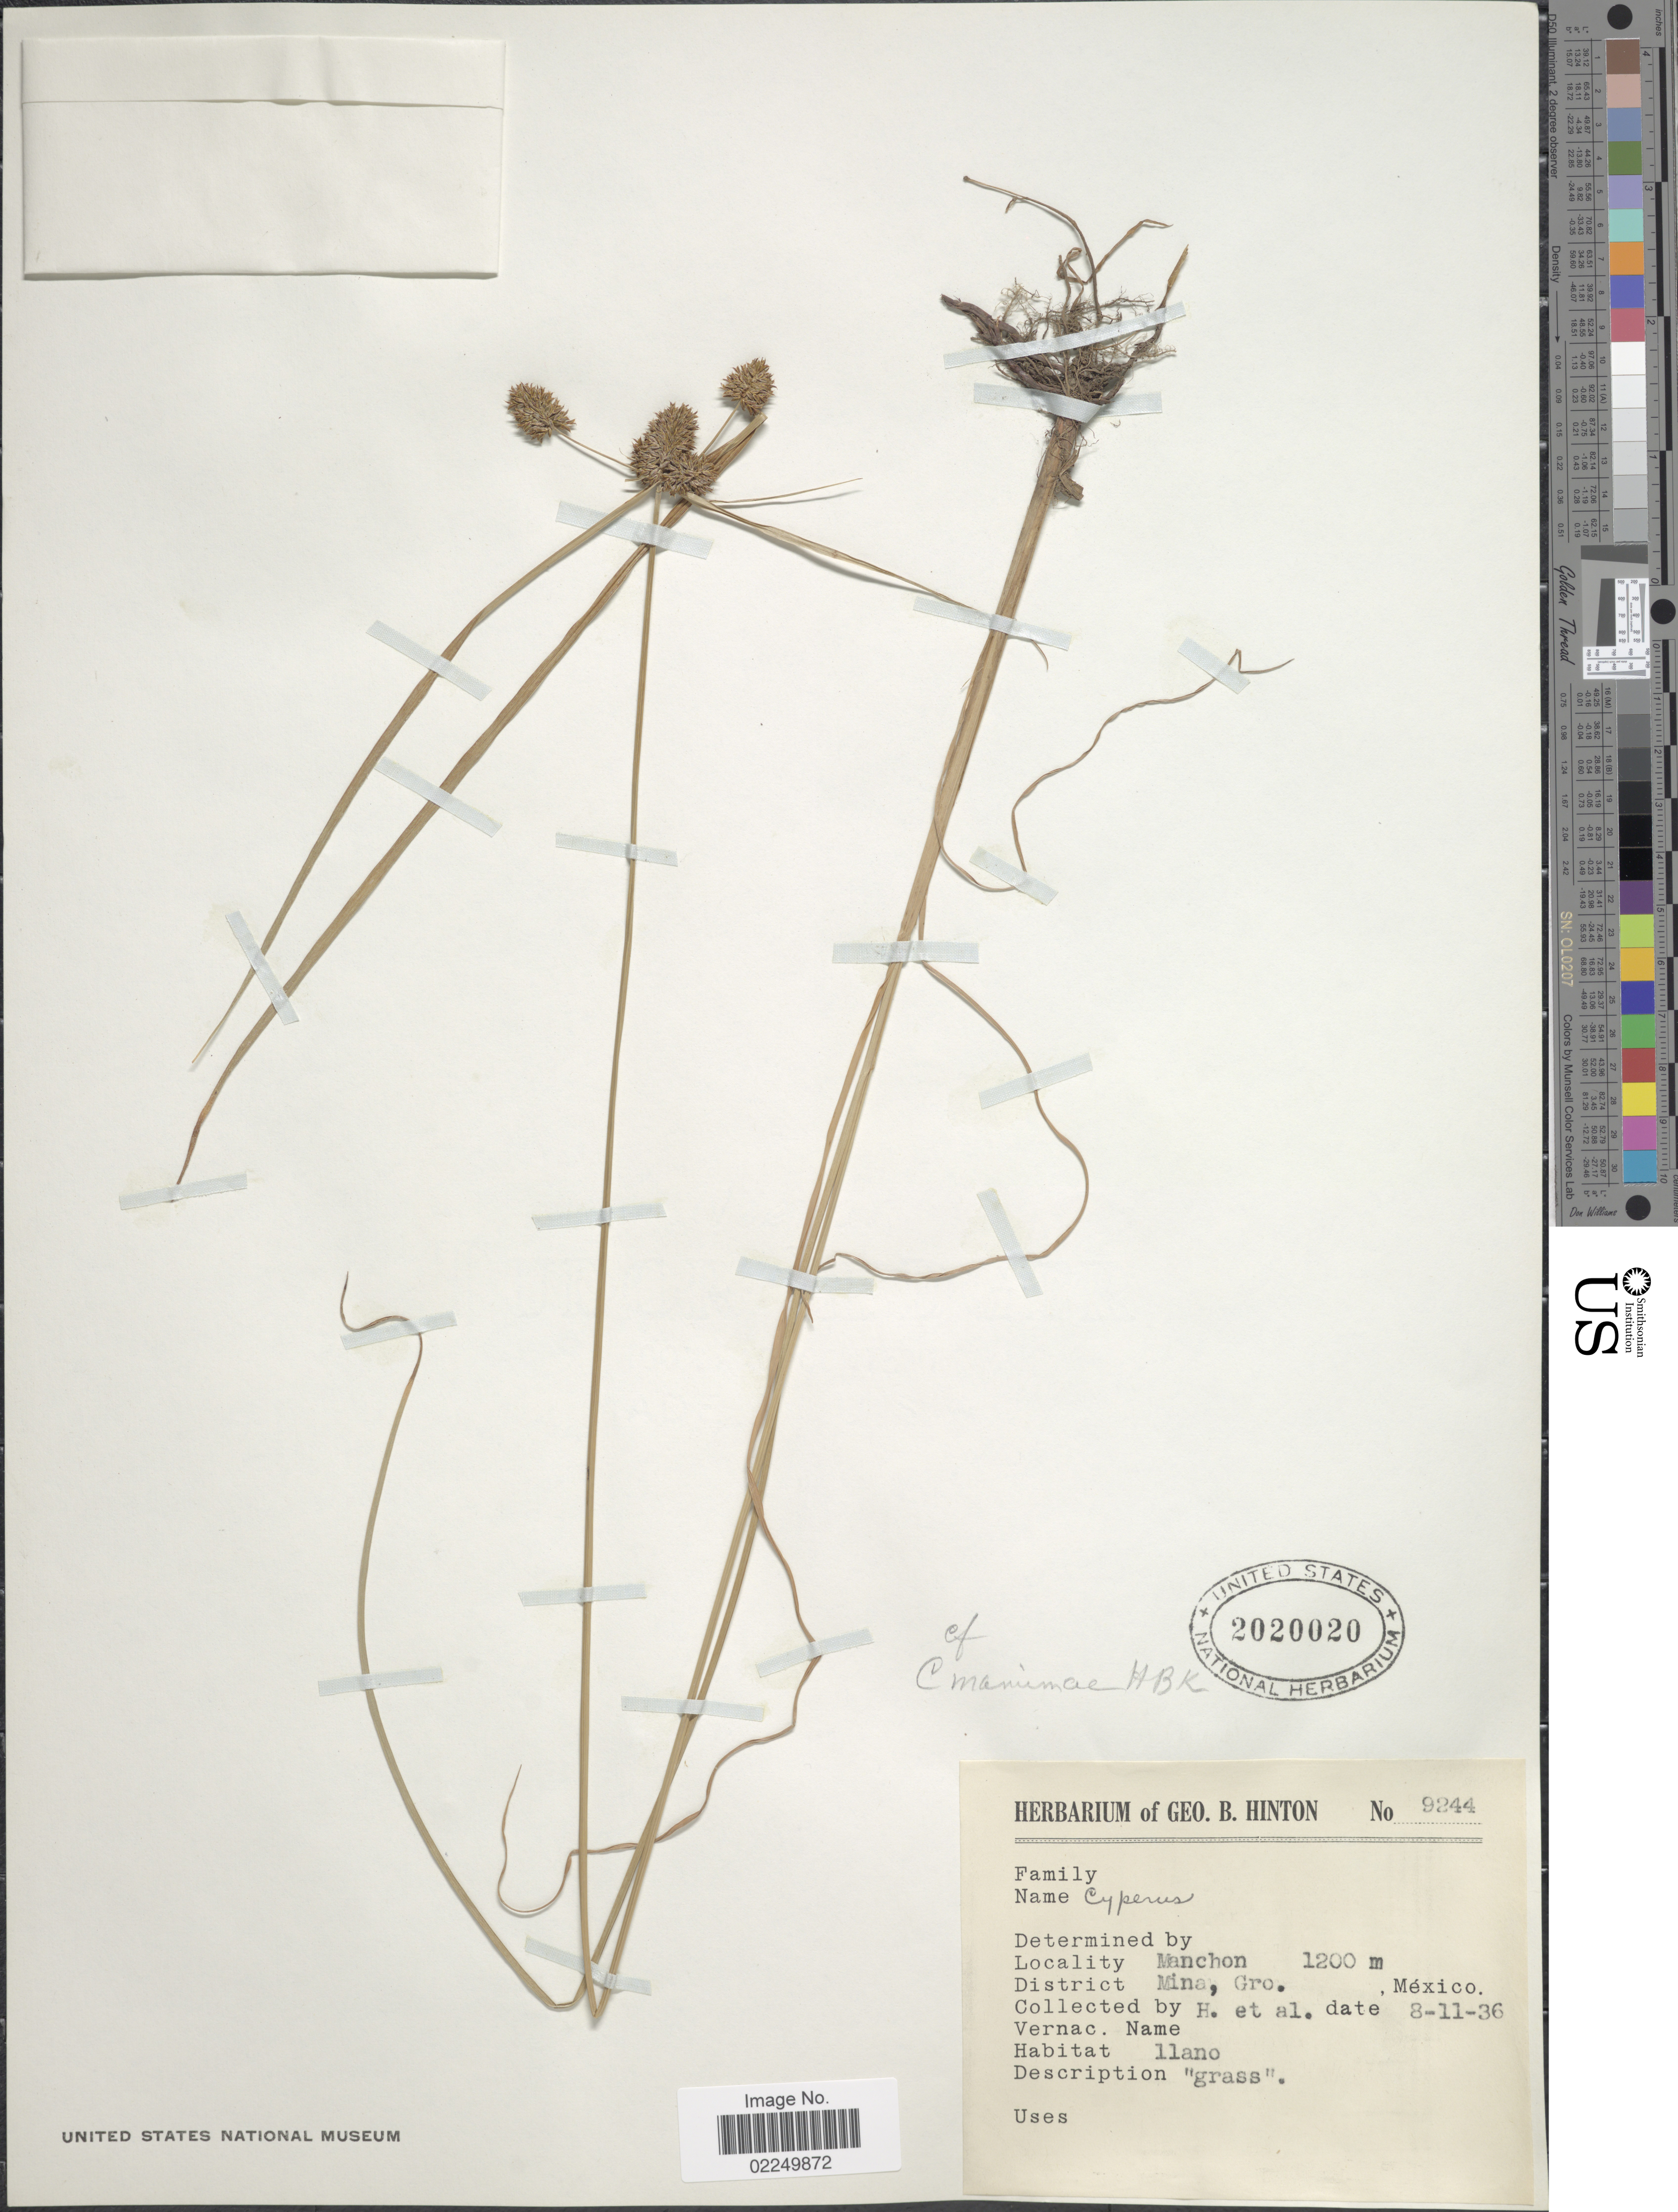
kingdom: Plantae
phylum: Tracheophyta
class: Liliopsida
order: Poales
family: Cyperaceae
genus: Cyperus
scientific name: Cyperus manimae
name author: Kunth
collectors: G. B. Hinton & et al.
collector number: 9244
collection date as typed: Transcribed d/m/y: 11/8/36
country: Mexico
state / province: Guerrero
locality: Manchon, District Mina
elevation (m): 1200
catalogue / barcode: US 2020020